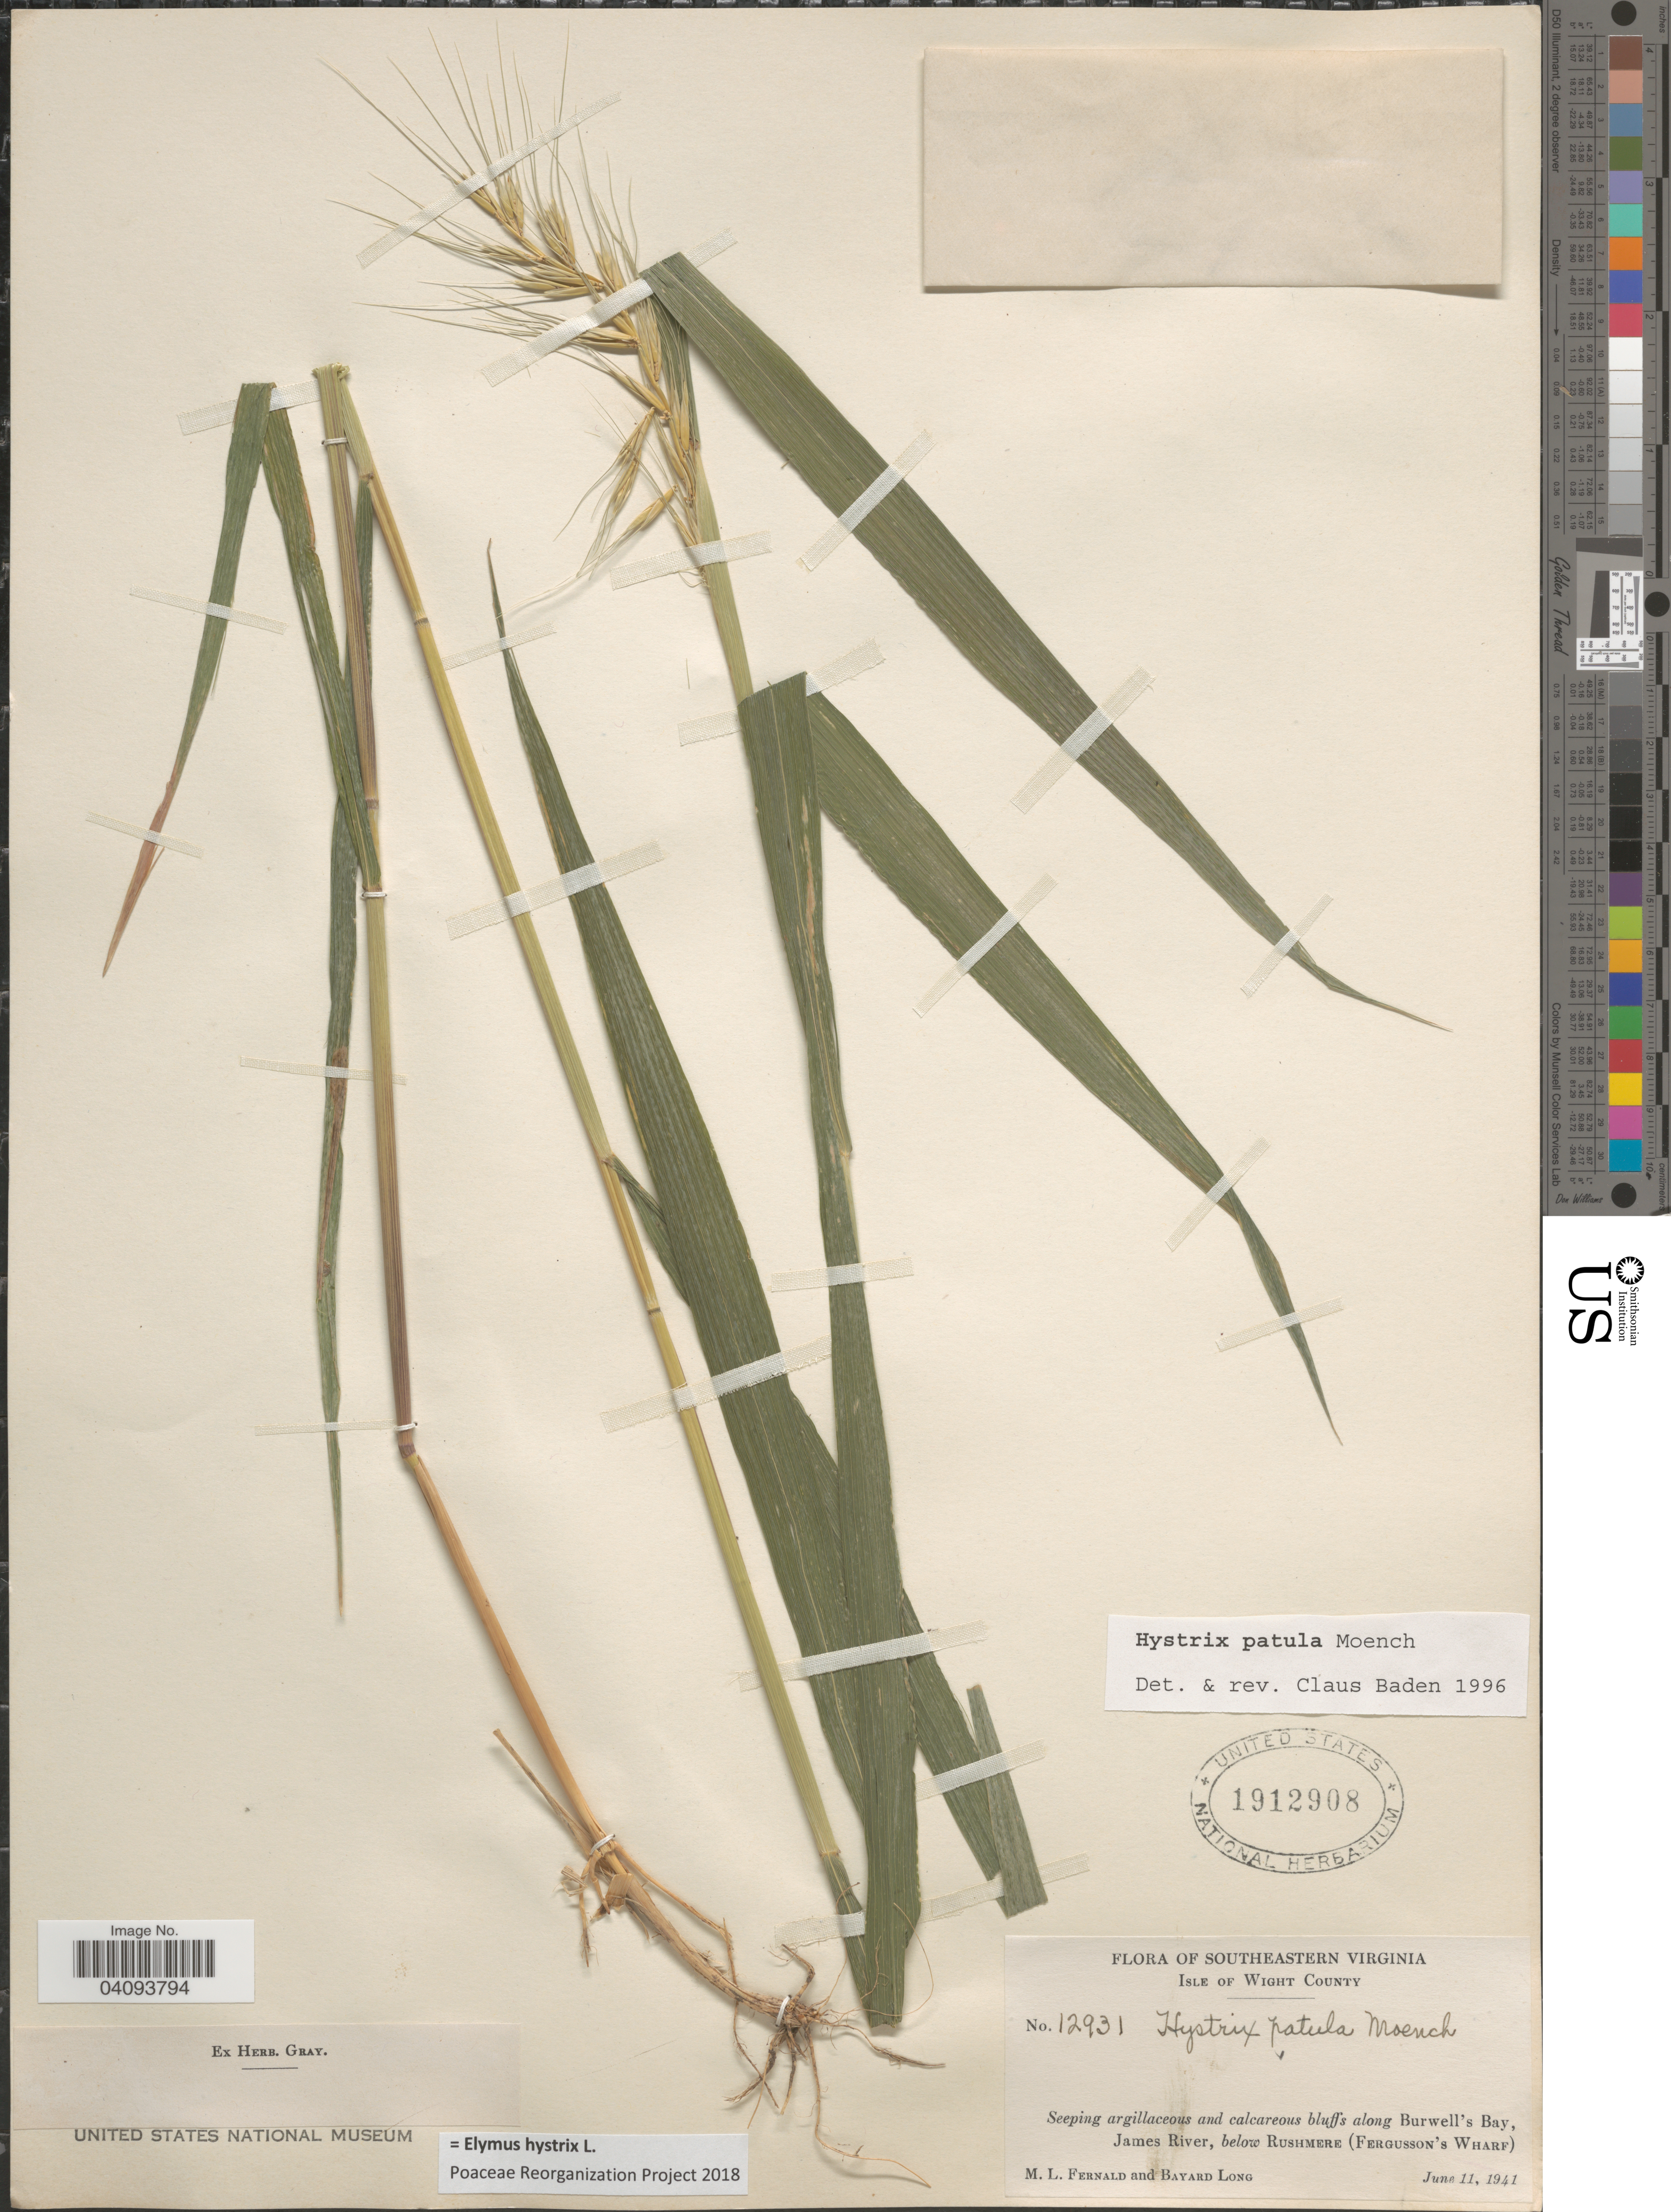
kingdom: Plantae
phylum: Tracheophyta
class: Liliopsida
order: Poales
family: Poaceae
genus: Elymus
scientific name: Elymus hystrix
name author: L.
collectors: M. L. Fernald & B. Long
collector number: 12931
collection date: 1941-06-11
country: United States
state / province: Virginia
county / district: Isle of Wight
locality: Southeastern Virginia. Isle of Wight County. Along Burwell's Bay, James River, below Rushmere (Fergusson's Wharf).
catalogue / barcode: US 1912908